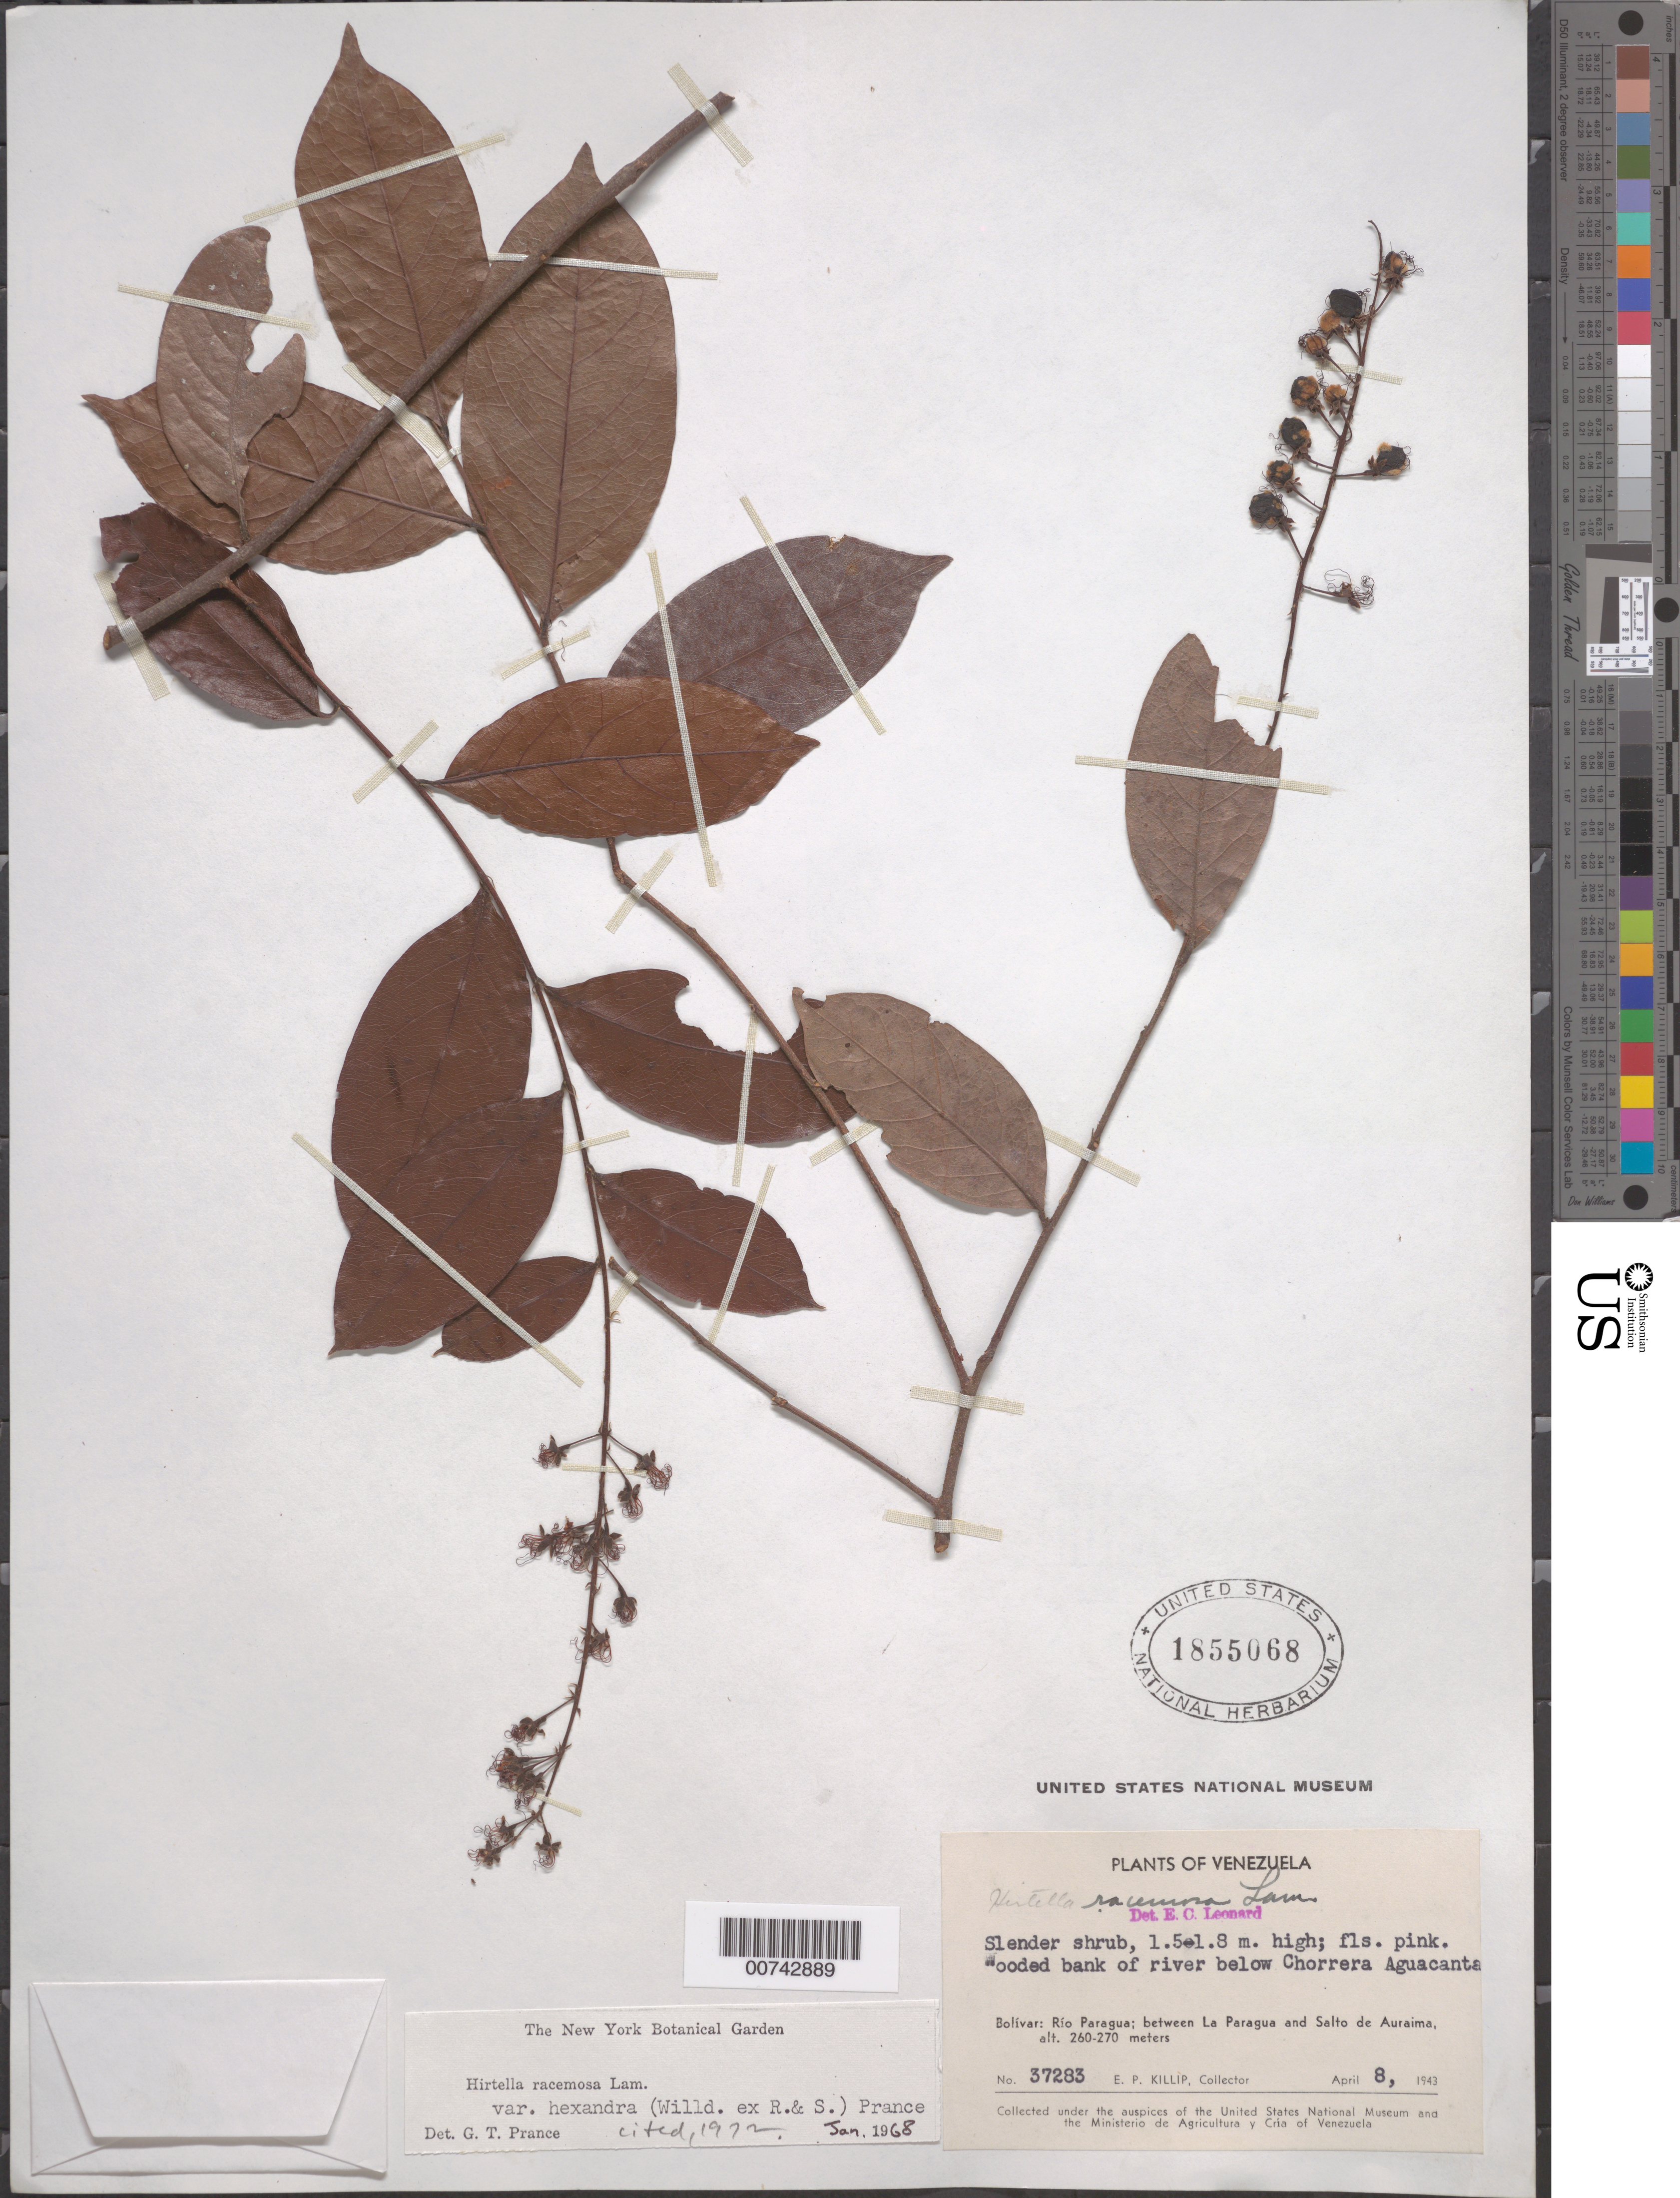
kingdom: Plantae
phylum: Tracheophyta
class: Magnoliopsida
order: Malpighiales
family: Chrysobalanaceae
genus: Hirtella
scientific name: Hirtella racemosa var. hexandra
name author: (Willd. ex Roem. & Schult.) Prance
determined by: Prance, G. T.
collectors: E. P. Killip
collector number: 37283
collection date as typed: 8-Apr-43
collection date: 1943-04-08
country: Venezuela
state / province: Bolívar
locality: Río Paragua, between La Paragua and Salto de Auraima, below Chorrera de Aguacanta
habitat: Wooded bank of river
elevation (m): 260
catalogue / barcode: US 1855068